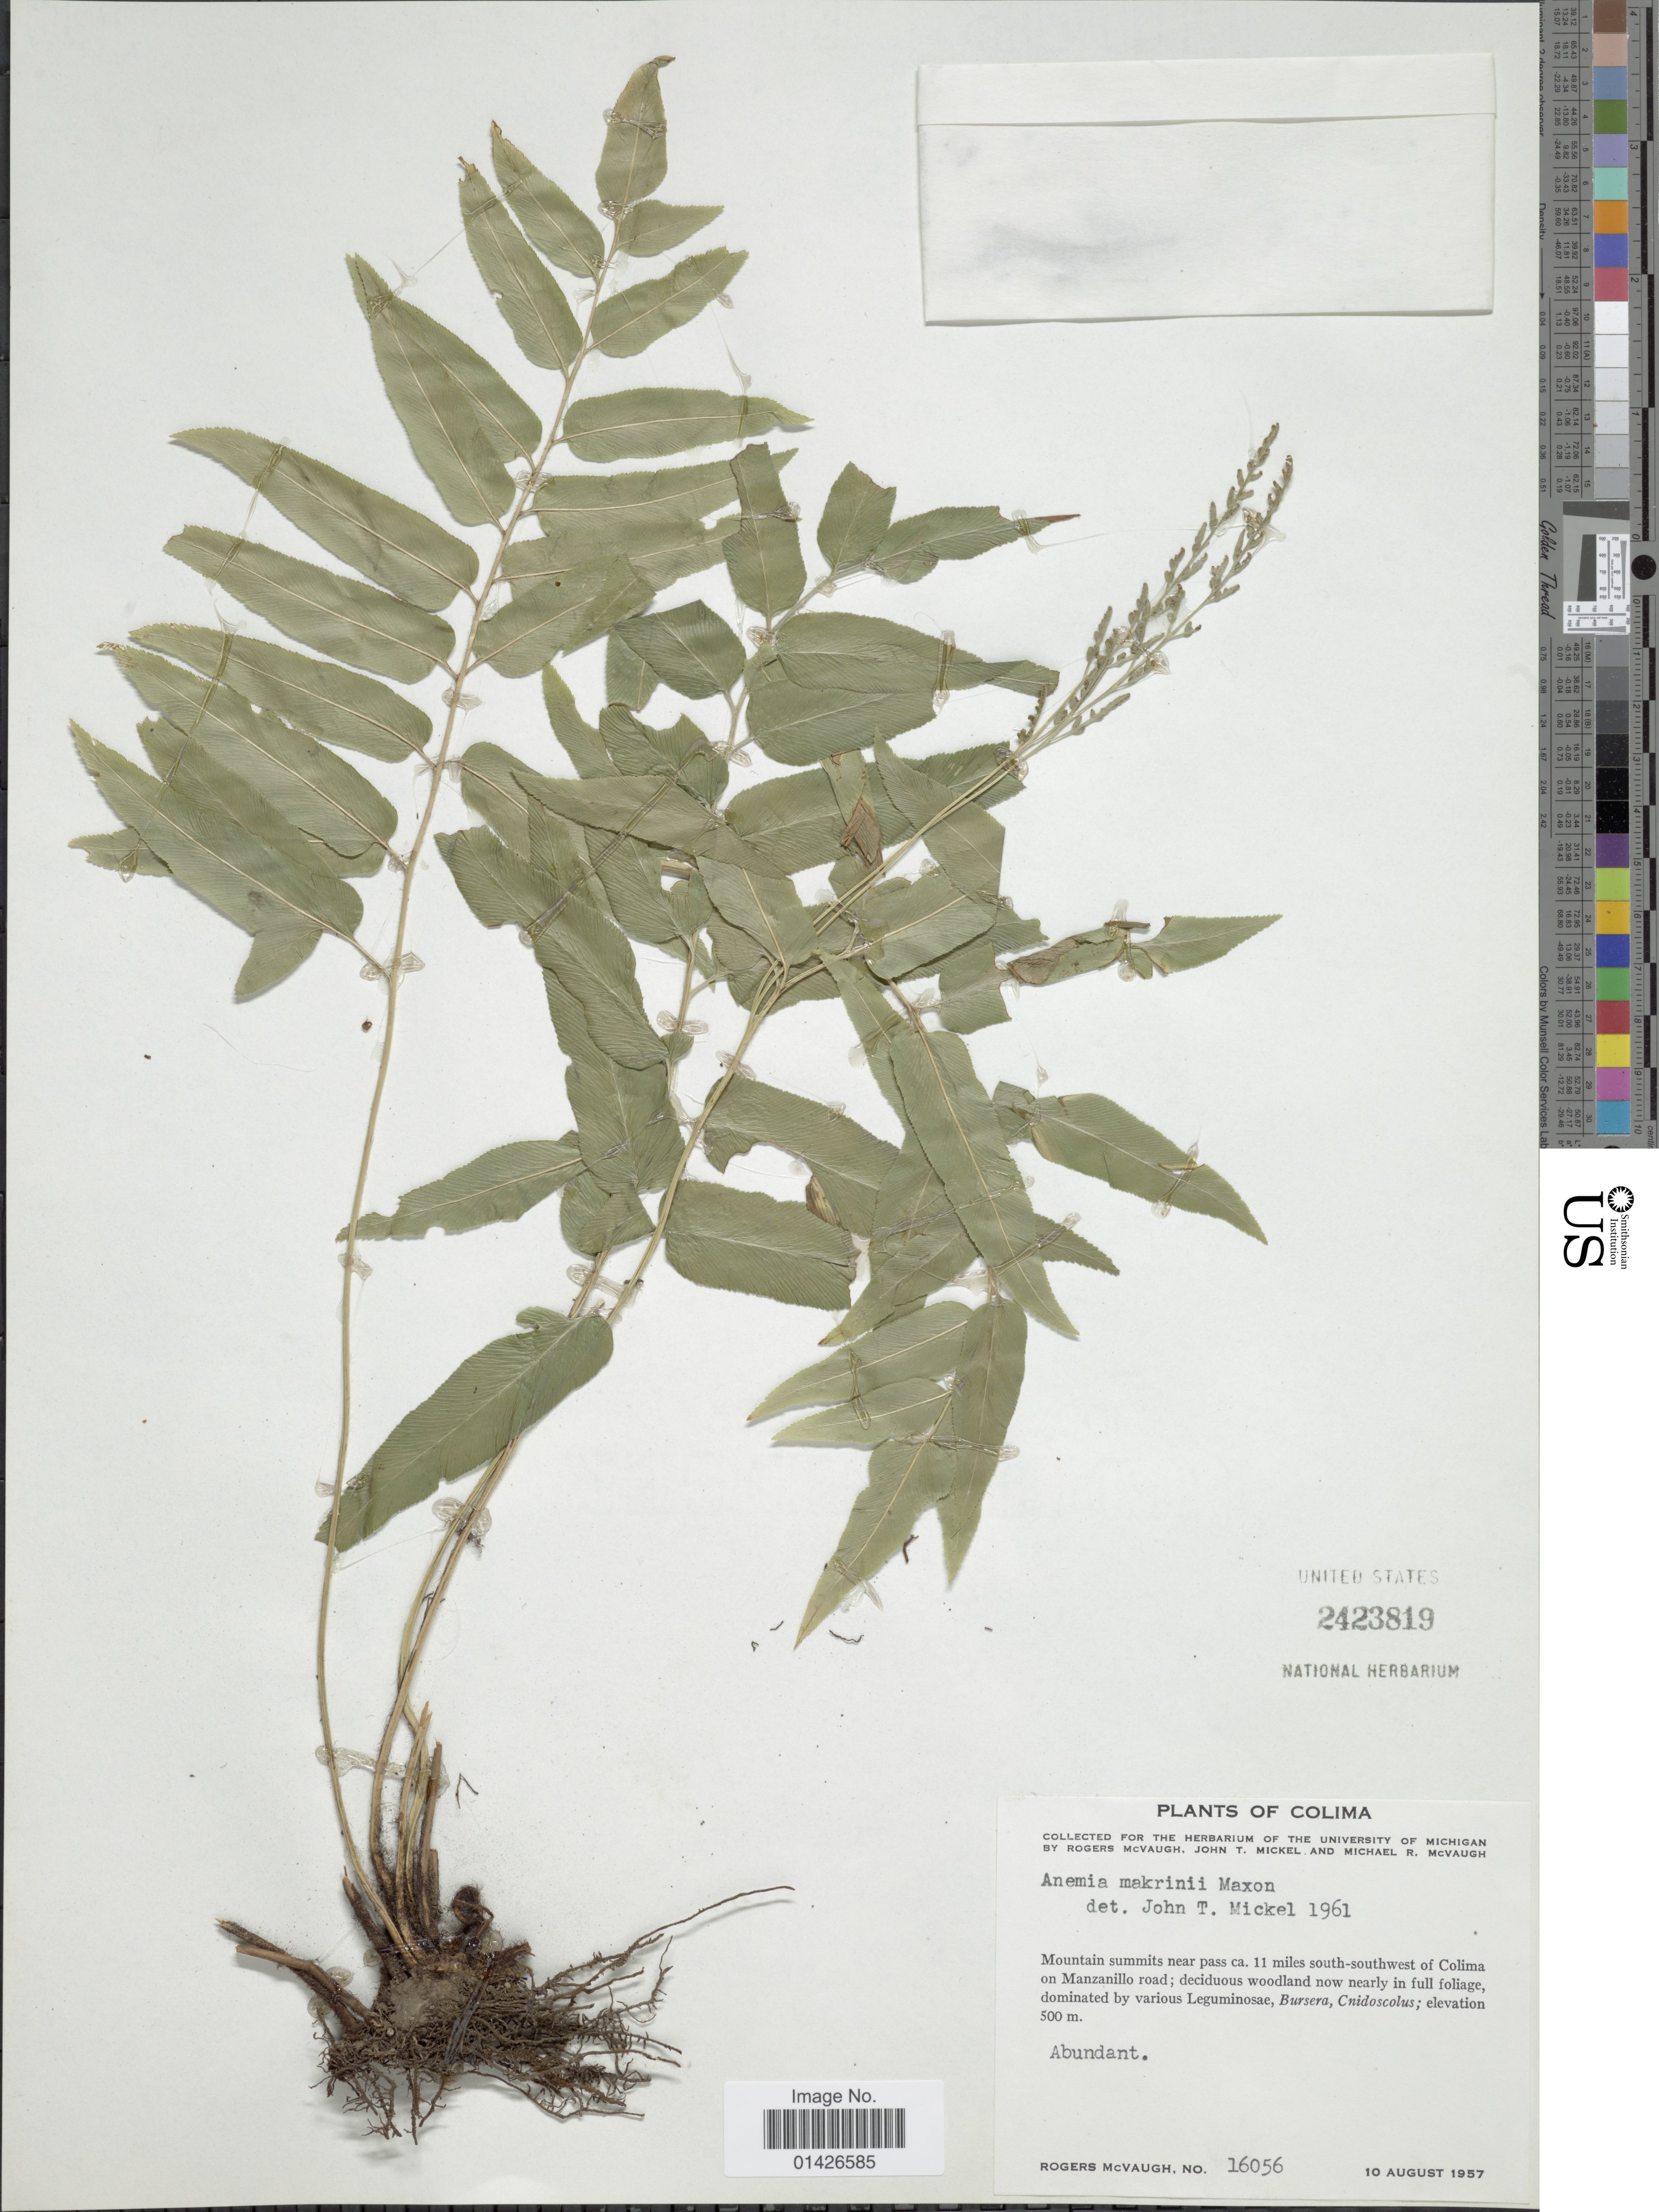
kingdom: Plantae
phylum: Tracheophyta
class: Polypodiopsida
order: Schizaeales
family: Anemiaceae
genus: Anemia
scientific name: Anemia mexicana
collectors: R. McVaugh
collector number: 16056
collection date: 1957-08-10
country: Mexico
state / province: Colima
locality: Mountain summits near pass ca ca 11 miles south-southwest of Ciolima on Manzanillo road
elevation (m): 500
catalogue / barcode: US 2423819